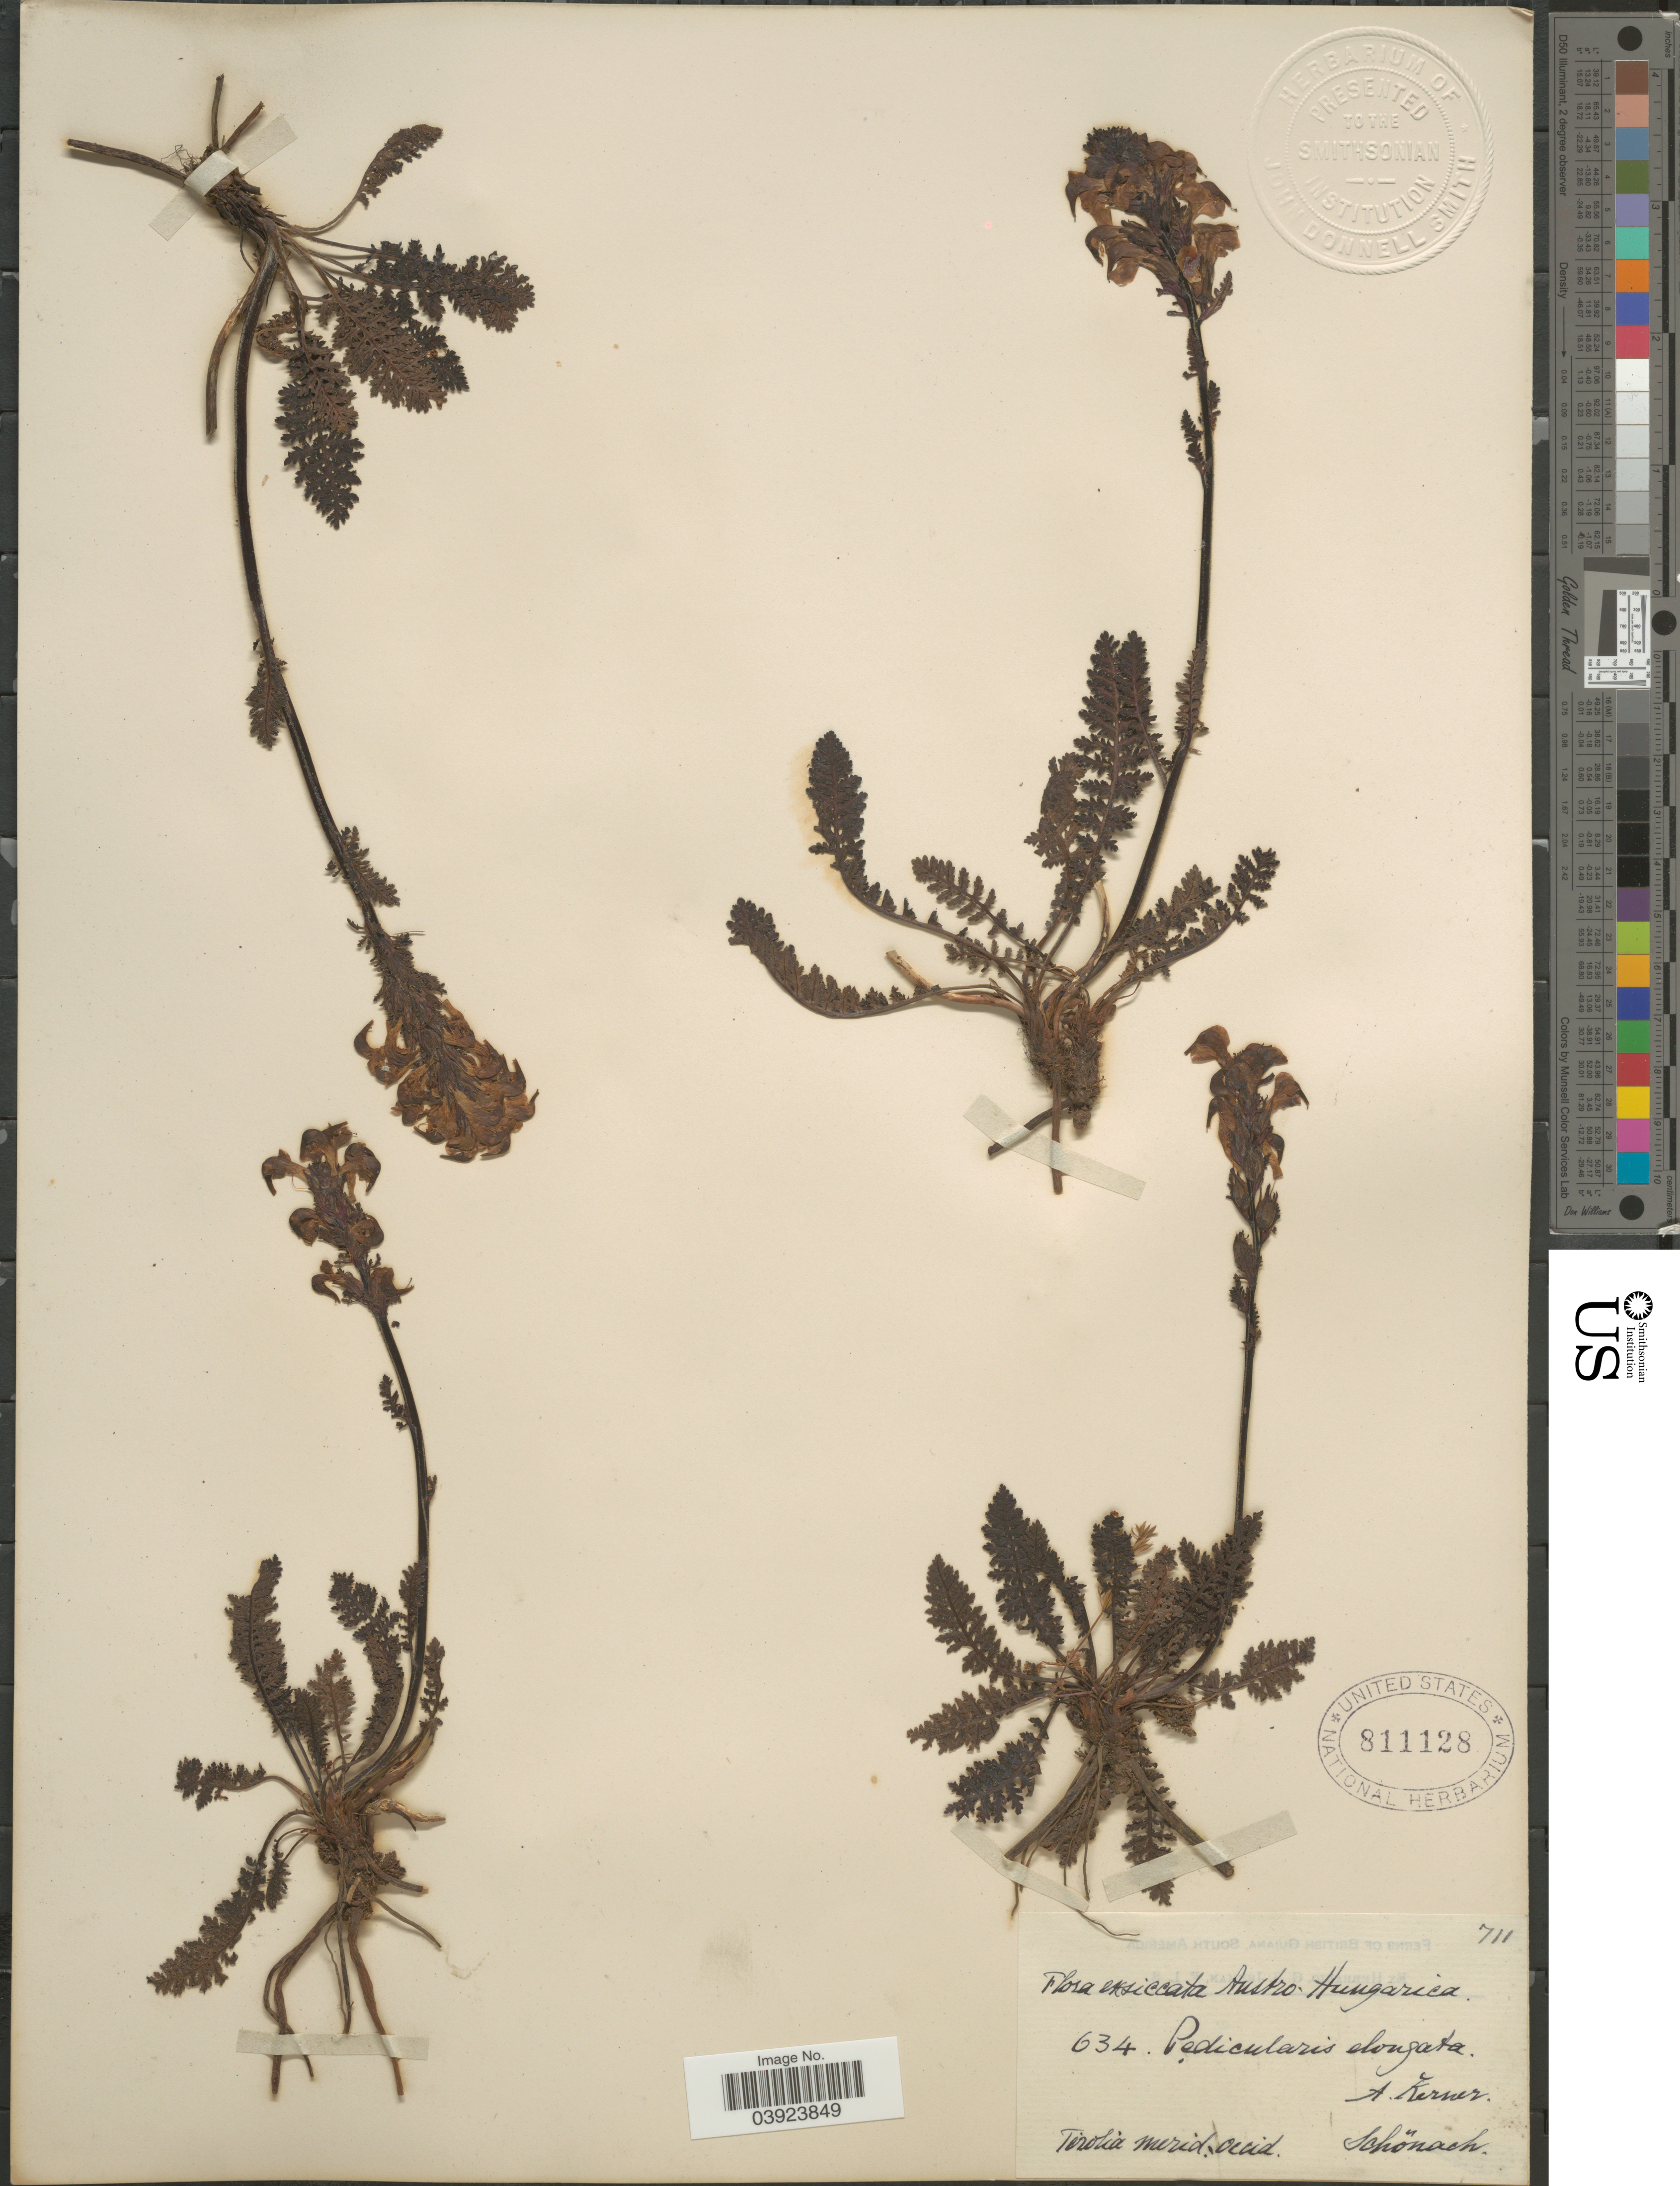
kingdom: Plantae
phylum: Tracheophyta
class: Magnoliopsida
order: Lamiales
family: Orobanchaceae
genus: Pedicularis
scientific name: Pedicularis elongata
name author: A. Kern.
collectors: Schönach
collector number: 634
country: Austria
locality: Austro-Hungarica. Tirolia merid.-occid.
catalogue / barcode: US 811128